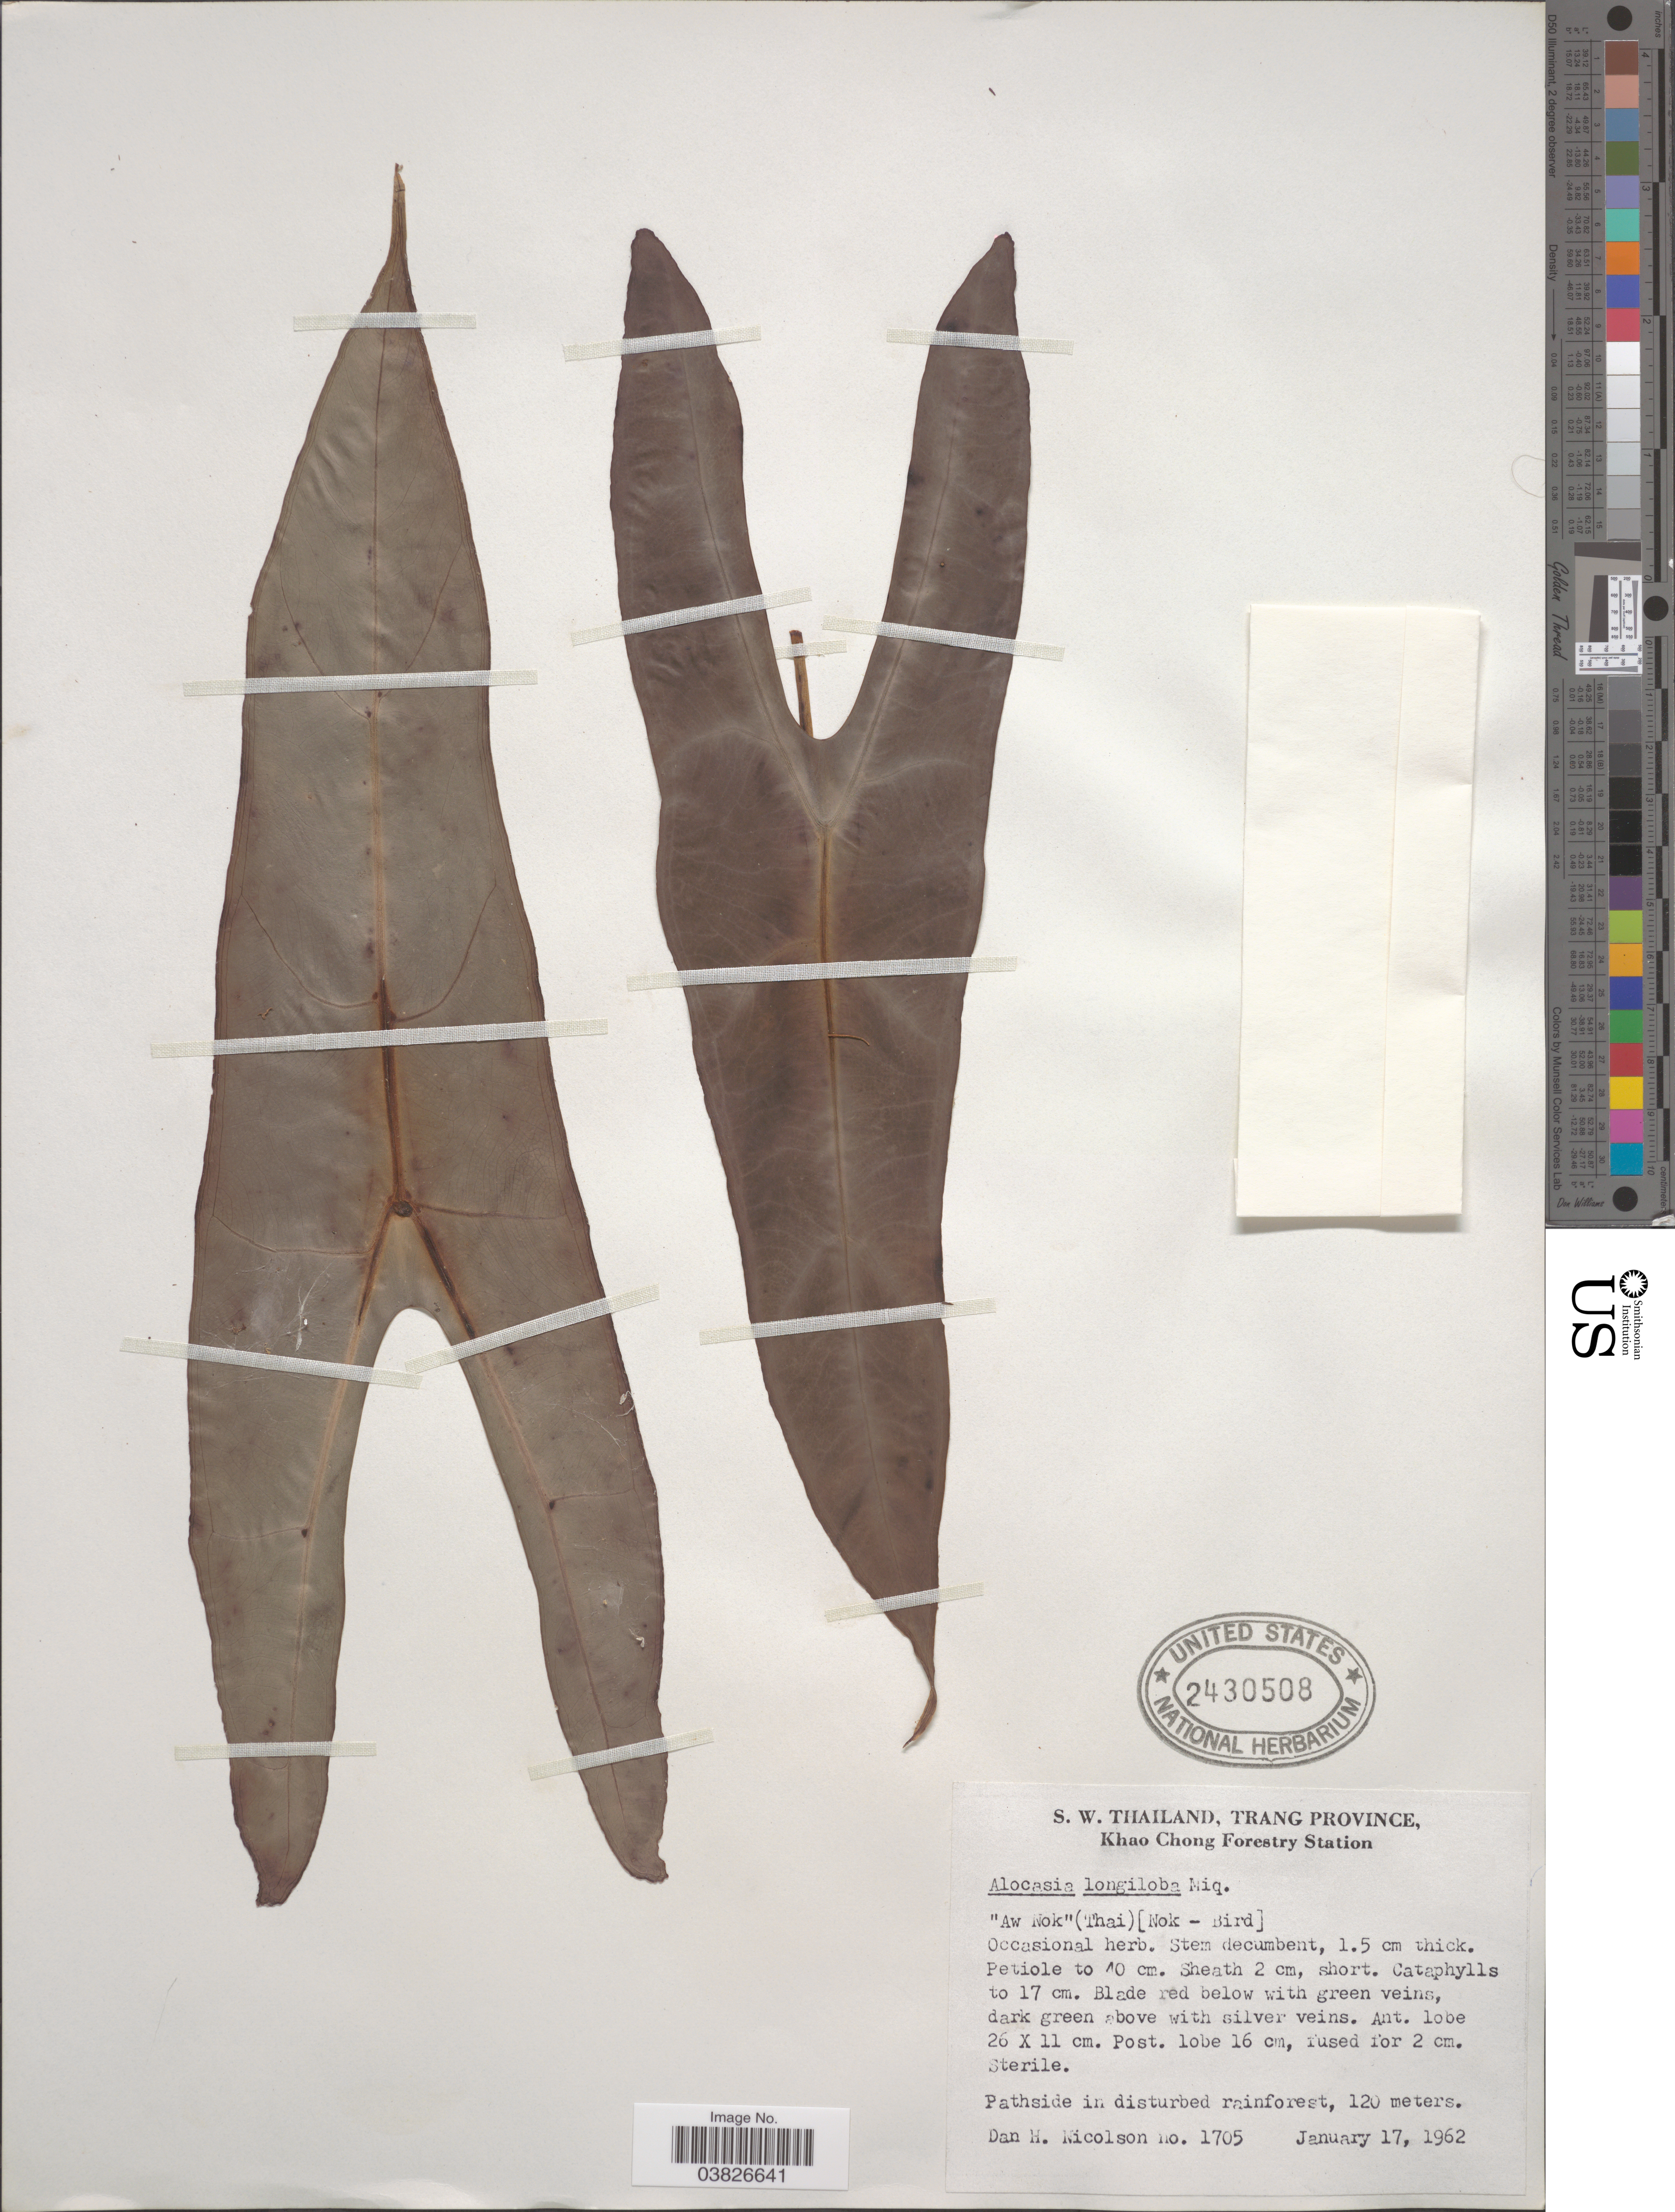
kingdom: Plantae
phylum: Tracheophyta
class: Liliopsida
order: Alismatales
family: Araceae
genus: Alocasia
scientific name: Alocasia longiloba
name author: Miq.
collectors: D. H. Nicolson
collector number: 1705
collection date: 1962-01-17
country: Thailand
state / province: Trang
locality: S. W. Thailand, Khao Chong Forestry Station.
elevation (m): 120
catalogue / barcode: US 2430508